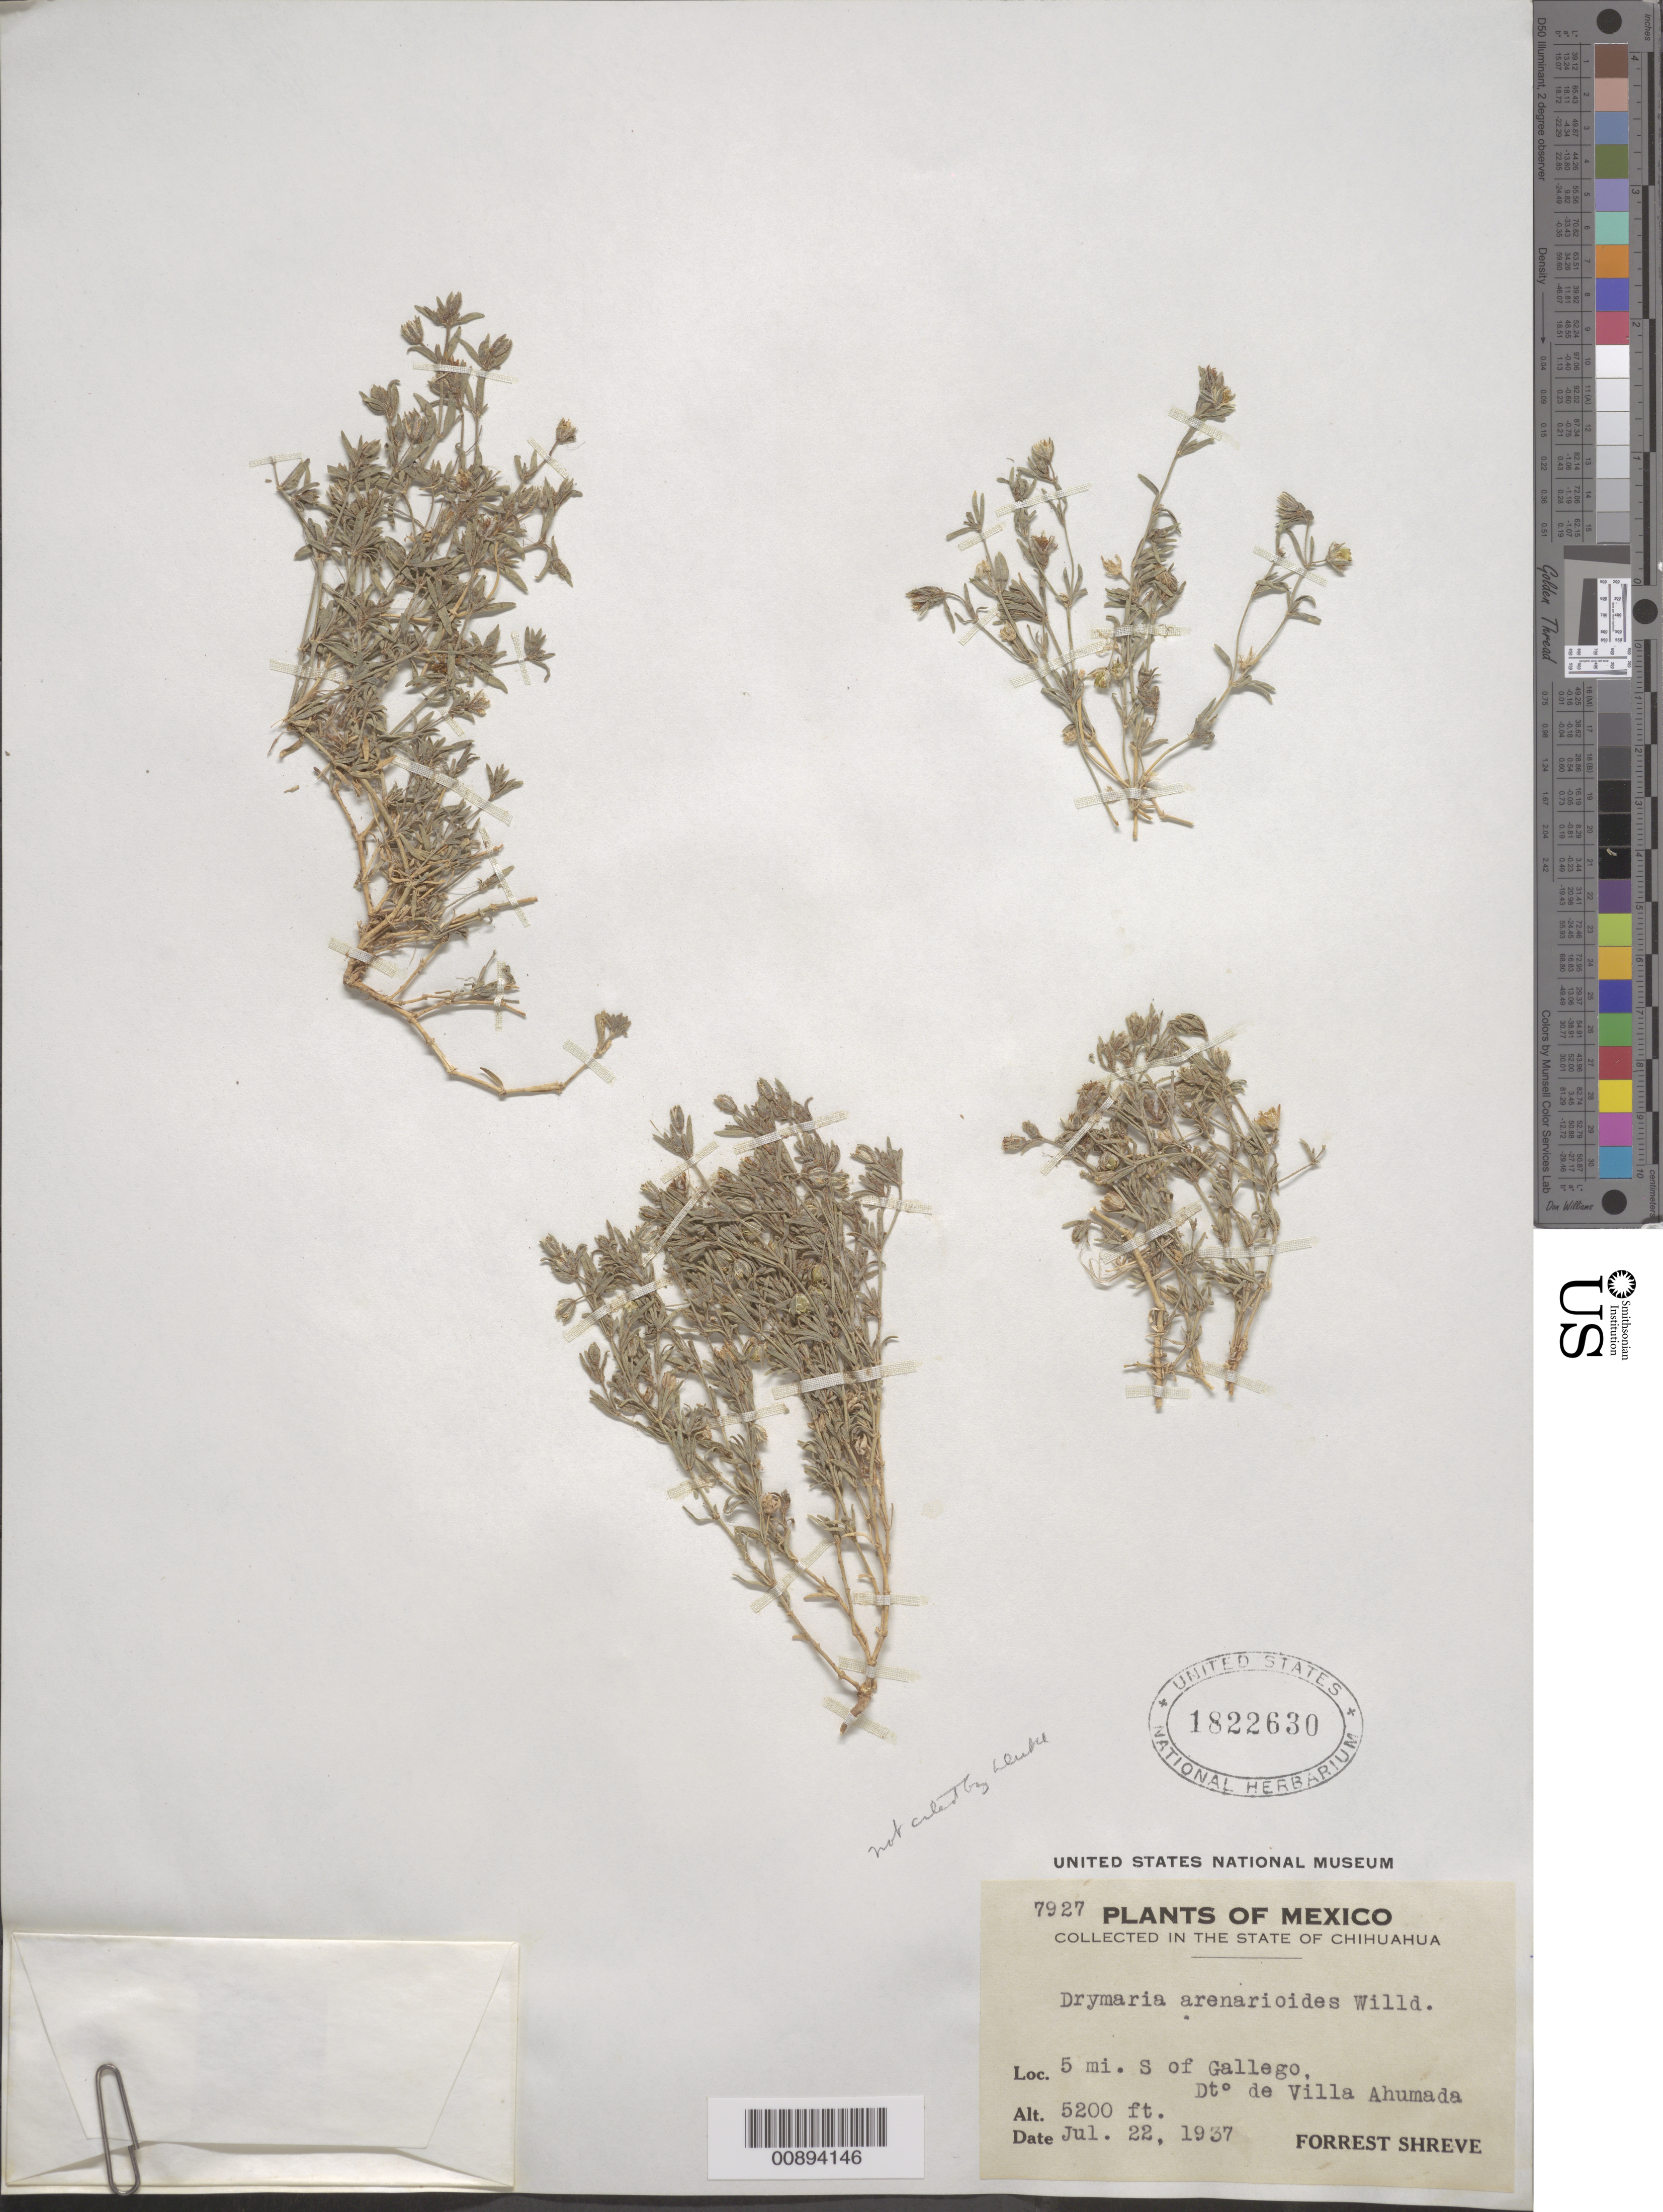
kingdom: Plantae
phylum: Tracheophyta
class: Magnoliopsida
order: Caryophyllales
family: Caryophyllaceae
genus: Drymaria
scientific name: Drymaria arenarioides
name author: Willd. ex Roem. & Schult.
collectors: F. Shreve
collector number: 7927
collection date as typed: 22 Jul 1937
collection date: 1937-07-22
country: Mexico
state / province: Chihuahua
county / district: Villa Ahumada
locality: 5 mi. S of Gallego, Dto. de Villa Ahumada, Chihuahua.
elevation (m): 1585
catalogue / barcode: US 1822630